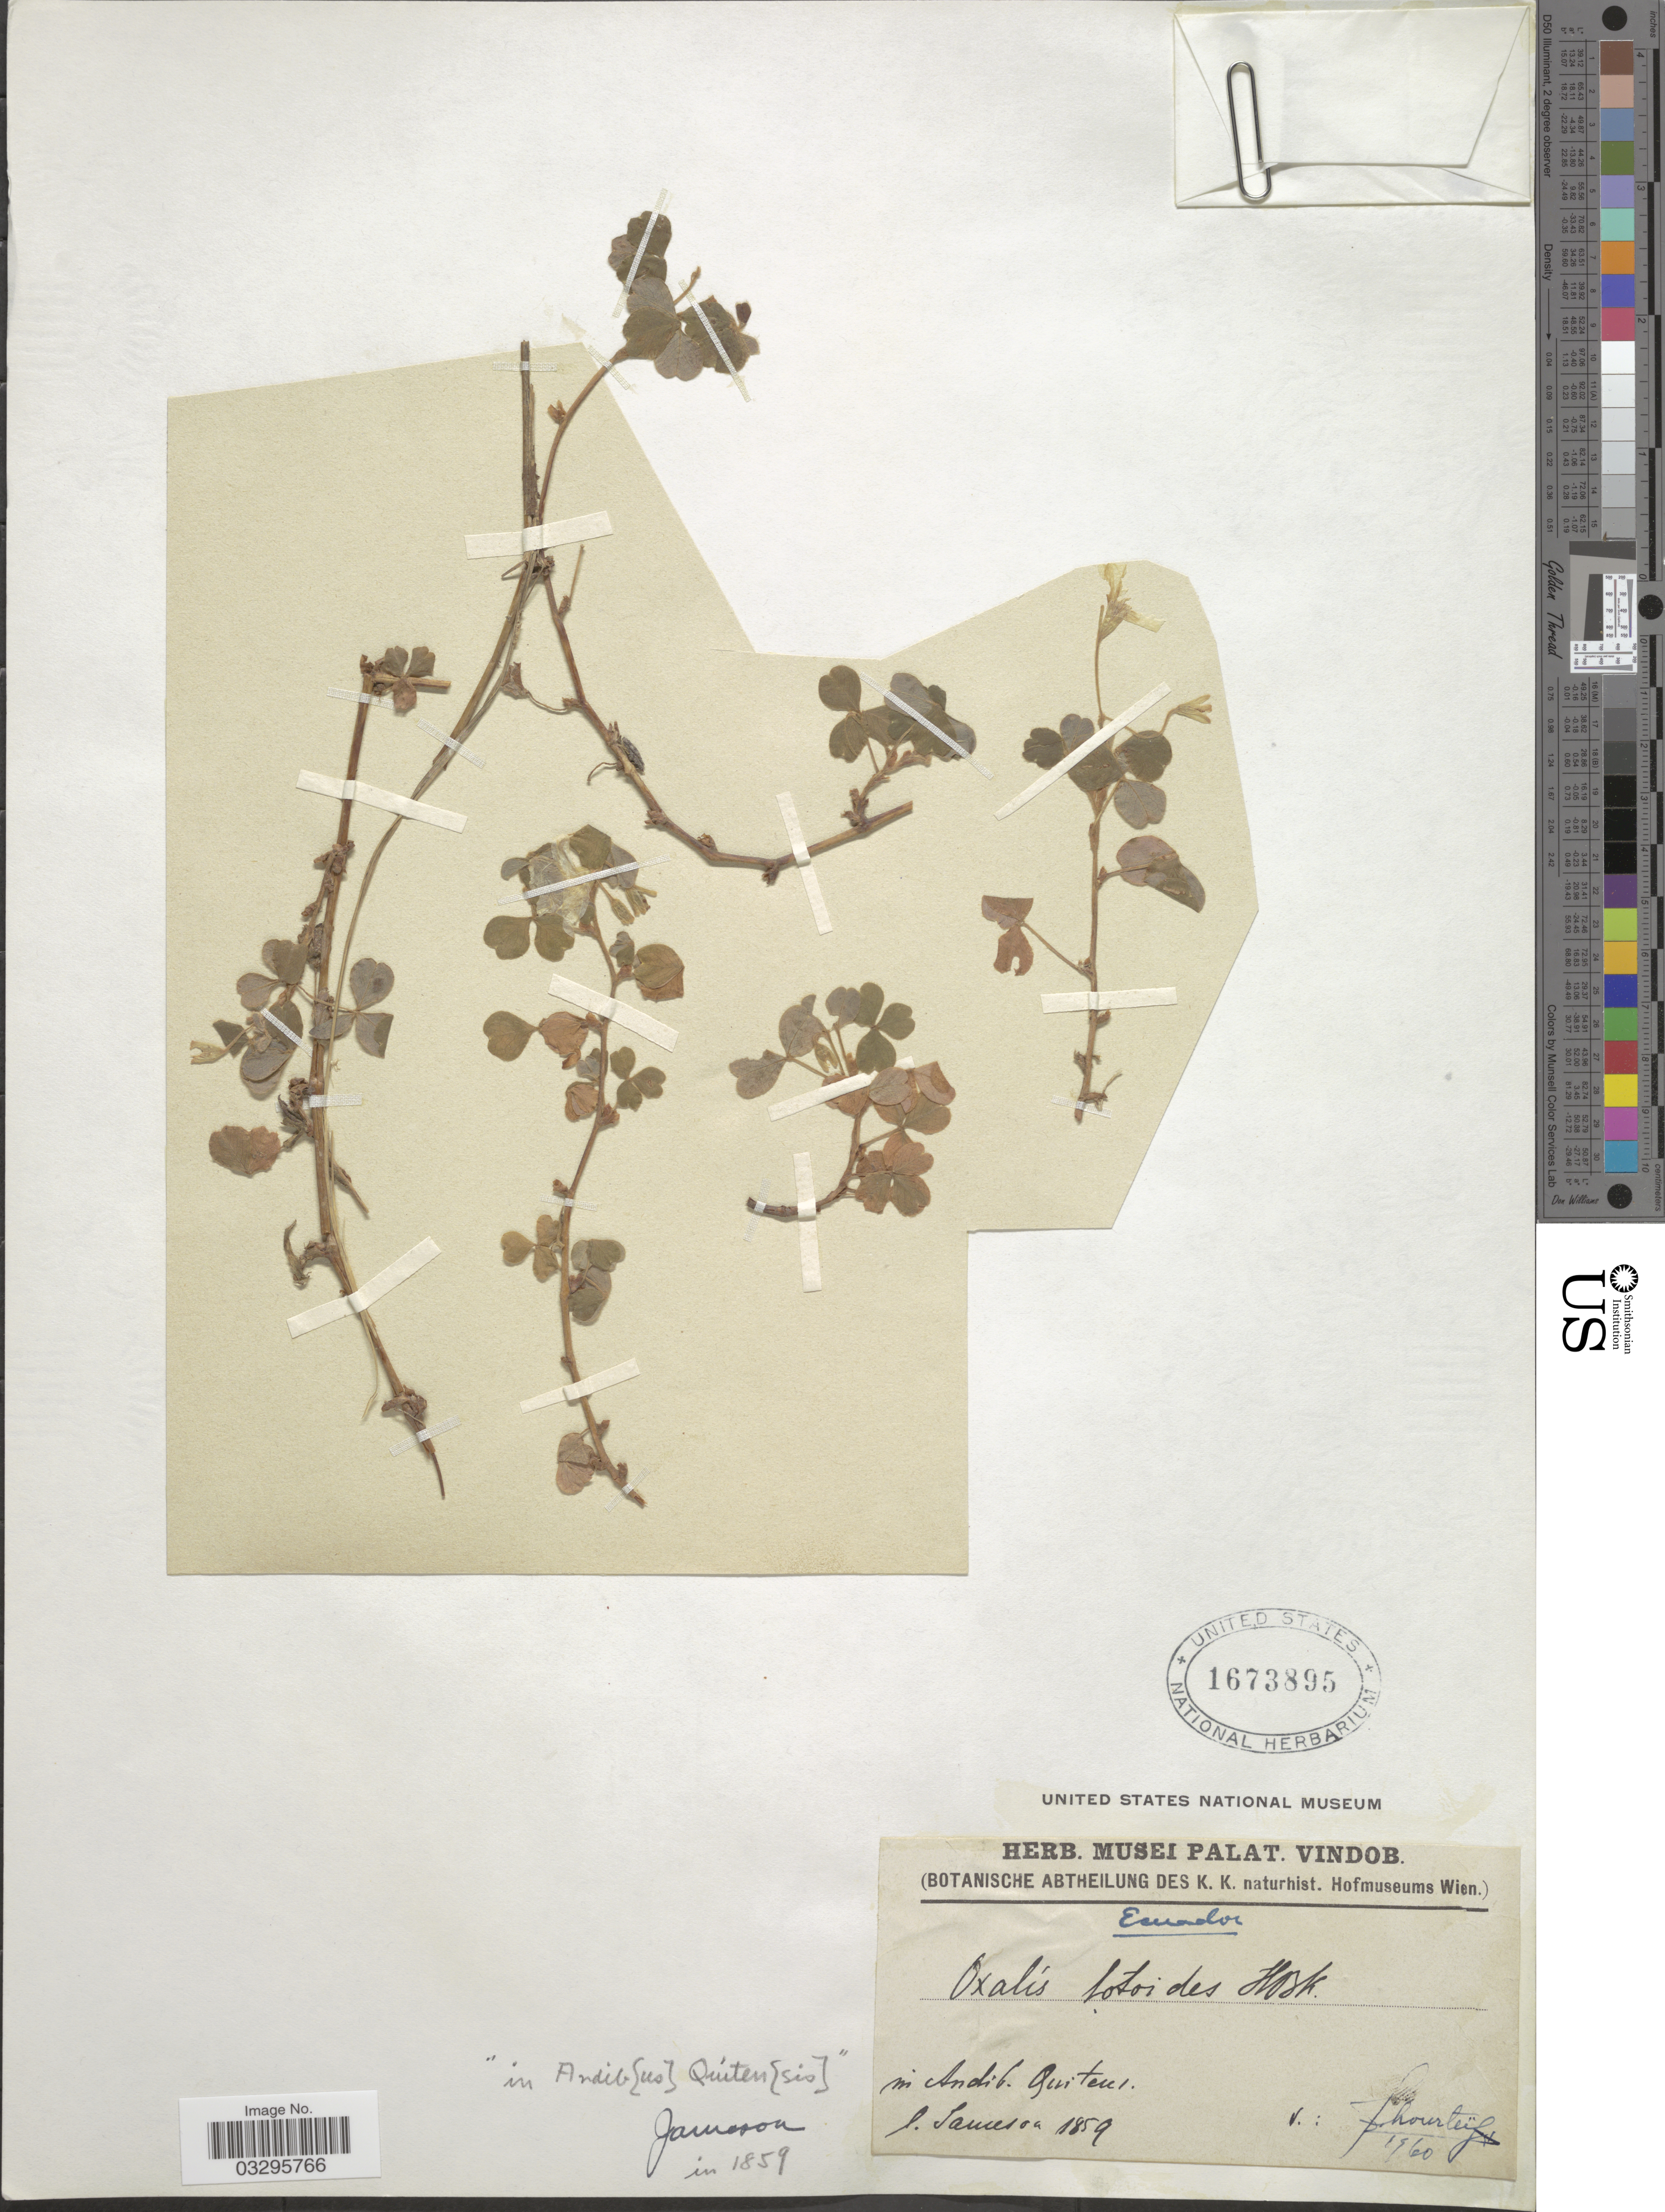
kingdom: Plantae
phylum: Tracheophyta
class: Magnoliopsida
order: Oxalidales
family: Oxalidaceae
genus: Oxalis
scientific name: Oxalis lotoides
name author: Kunth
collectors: J. Jameson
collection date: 1859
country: Ecuador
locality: In Andib. Quitens [interpreted].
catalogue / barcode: US 1673895